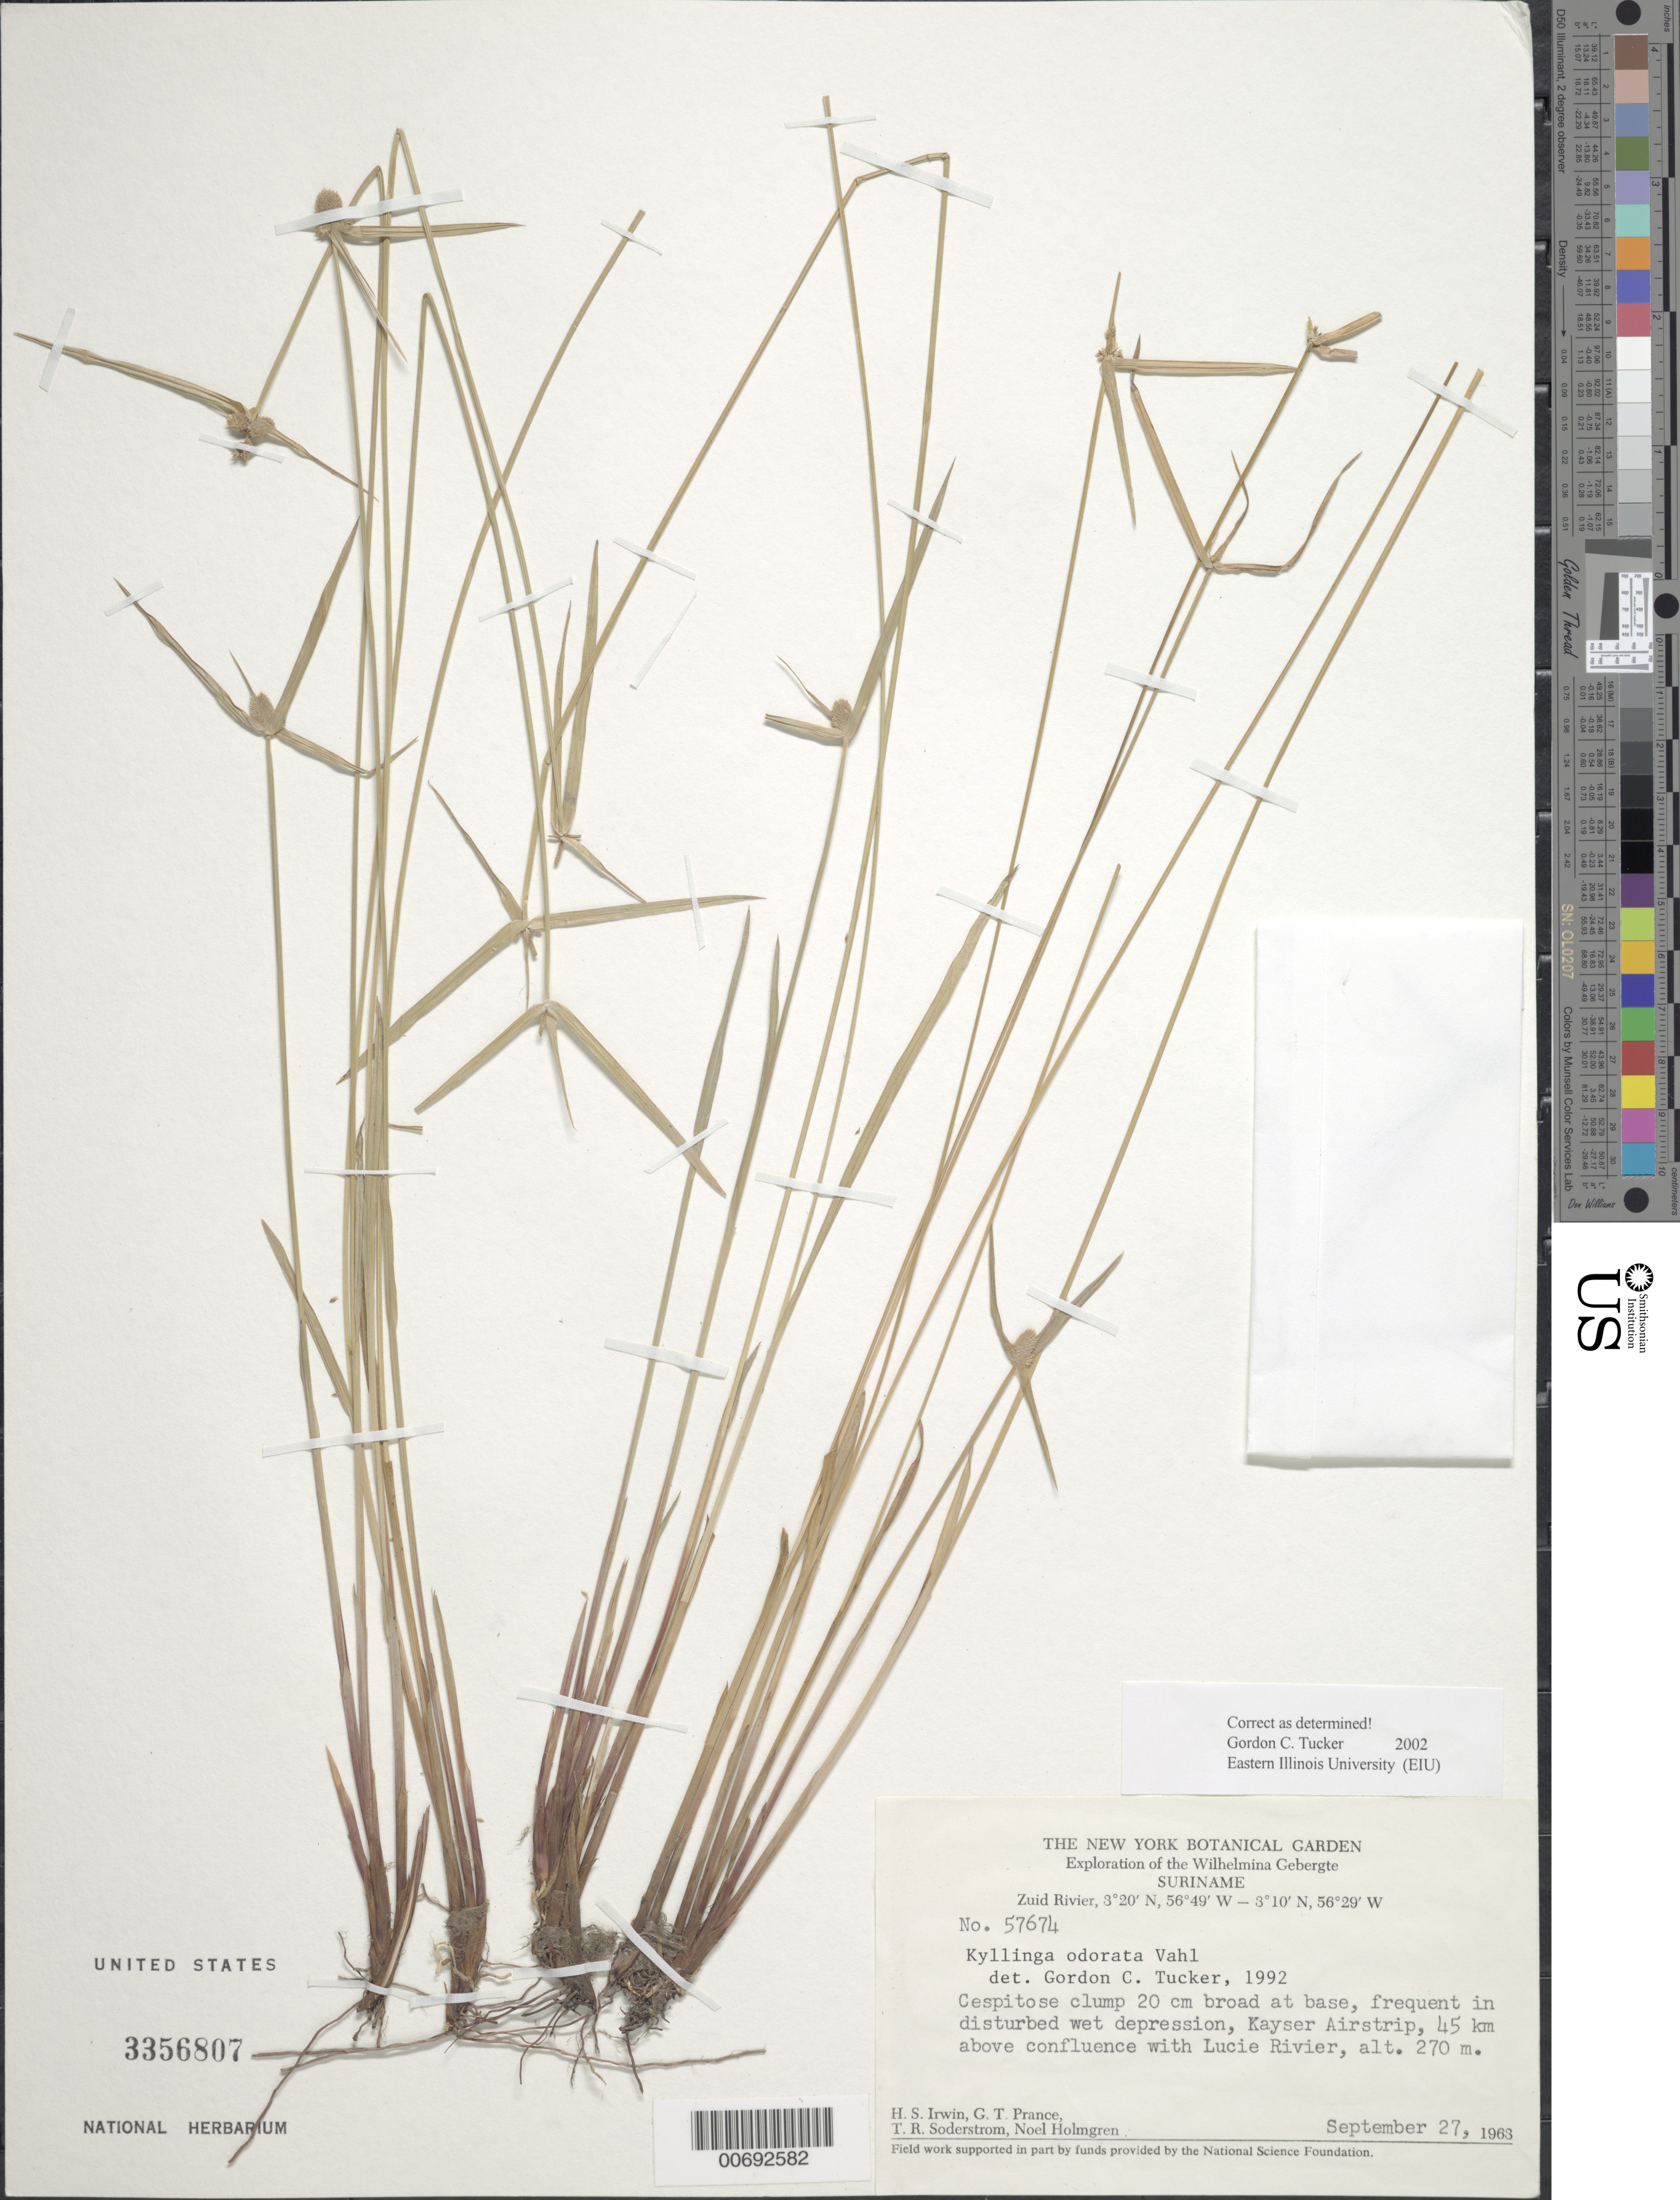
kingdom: Plantae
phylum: Tracheophyta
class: Liliopsida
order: Poales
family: Cyperaceae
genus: Cyperus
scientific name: Cyperus hortensis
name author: (Salzm. ex Steud.) Dorr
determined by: Strong, Mark T., (BOT), Smithsonian Institution - National Museum of Natural History (UNITED STATES)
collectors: H. Irwin, G. T. Prance, T. R. Soderstrom & N. H. Holmgren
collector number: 57674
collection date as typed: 27-Sep-63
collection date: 1963-09-27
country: Suriname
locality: Kayser Airstrip, Zuid R., 45 km above confl. with Lucie R., Wilhelmina Gebergte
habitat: Cespitose, in disturbed wet depression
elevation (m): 270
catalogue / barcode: US 3356807